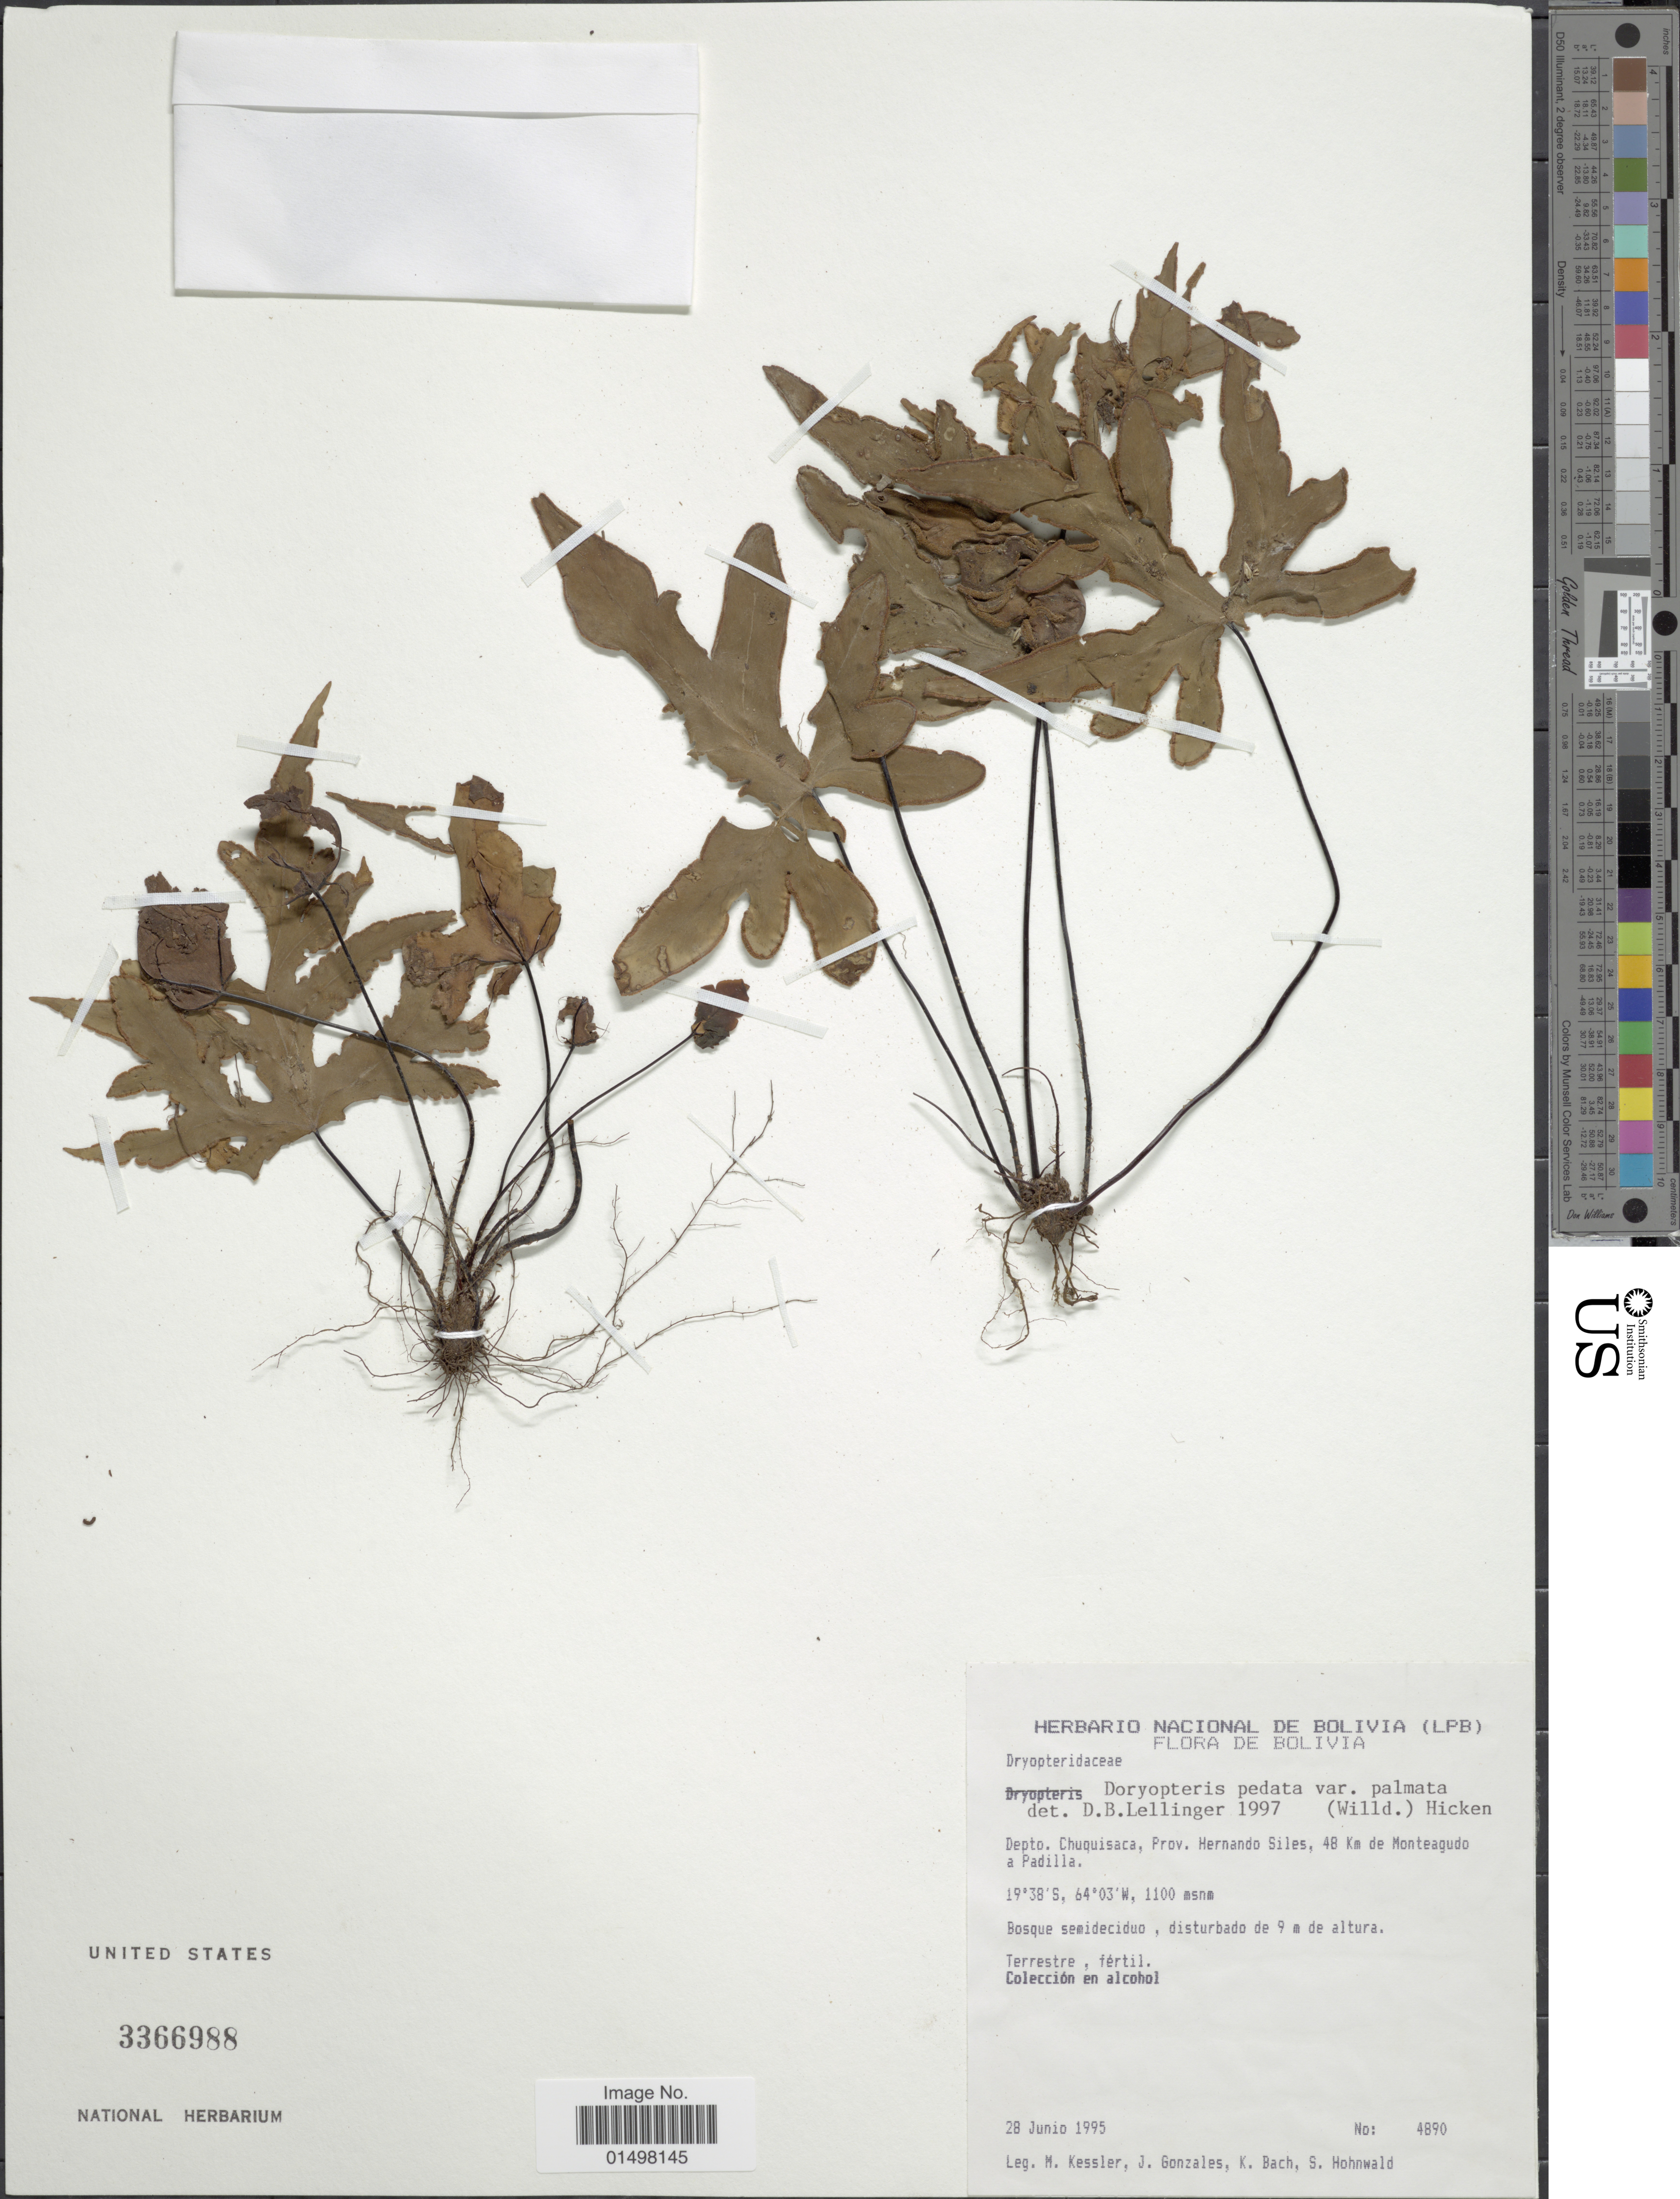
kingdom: Plantae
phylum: Tracheophyta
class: Polypodiopsida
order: Polypodiales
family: Pteridaceae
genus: Doryopteris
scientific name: Doryopteris pedata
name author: (L.) Fée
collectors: M. Kessler, J. Gonzales, K. Bach & S. Hohnwald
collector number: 4890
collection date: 1995-06-28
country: Bolivia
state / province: Chuquisaca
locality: Dept. Chuquisaca, Prov. Hernando Siles, 48 Km de Monteagudo a Padilla.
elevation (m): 1100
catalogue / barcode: US 3366988